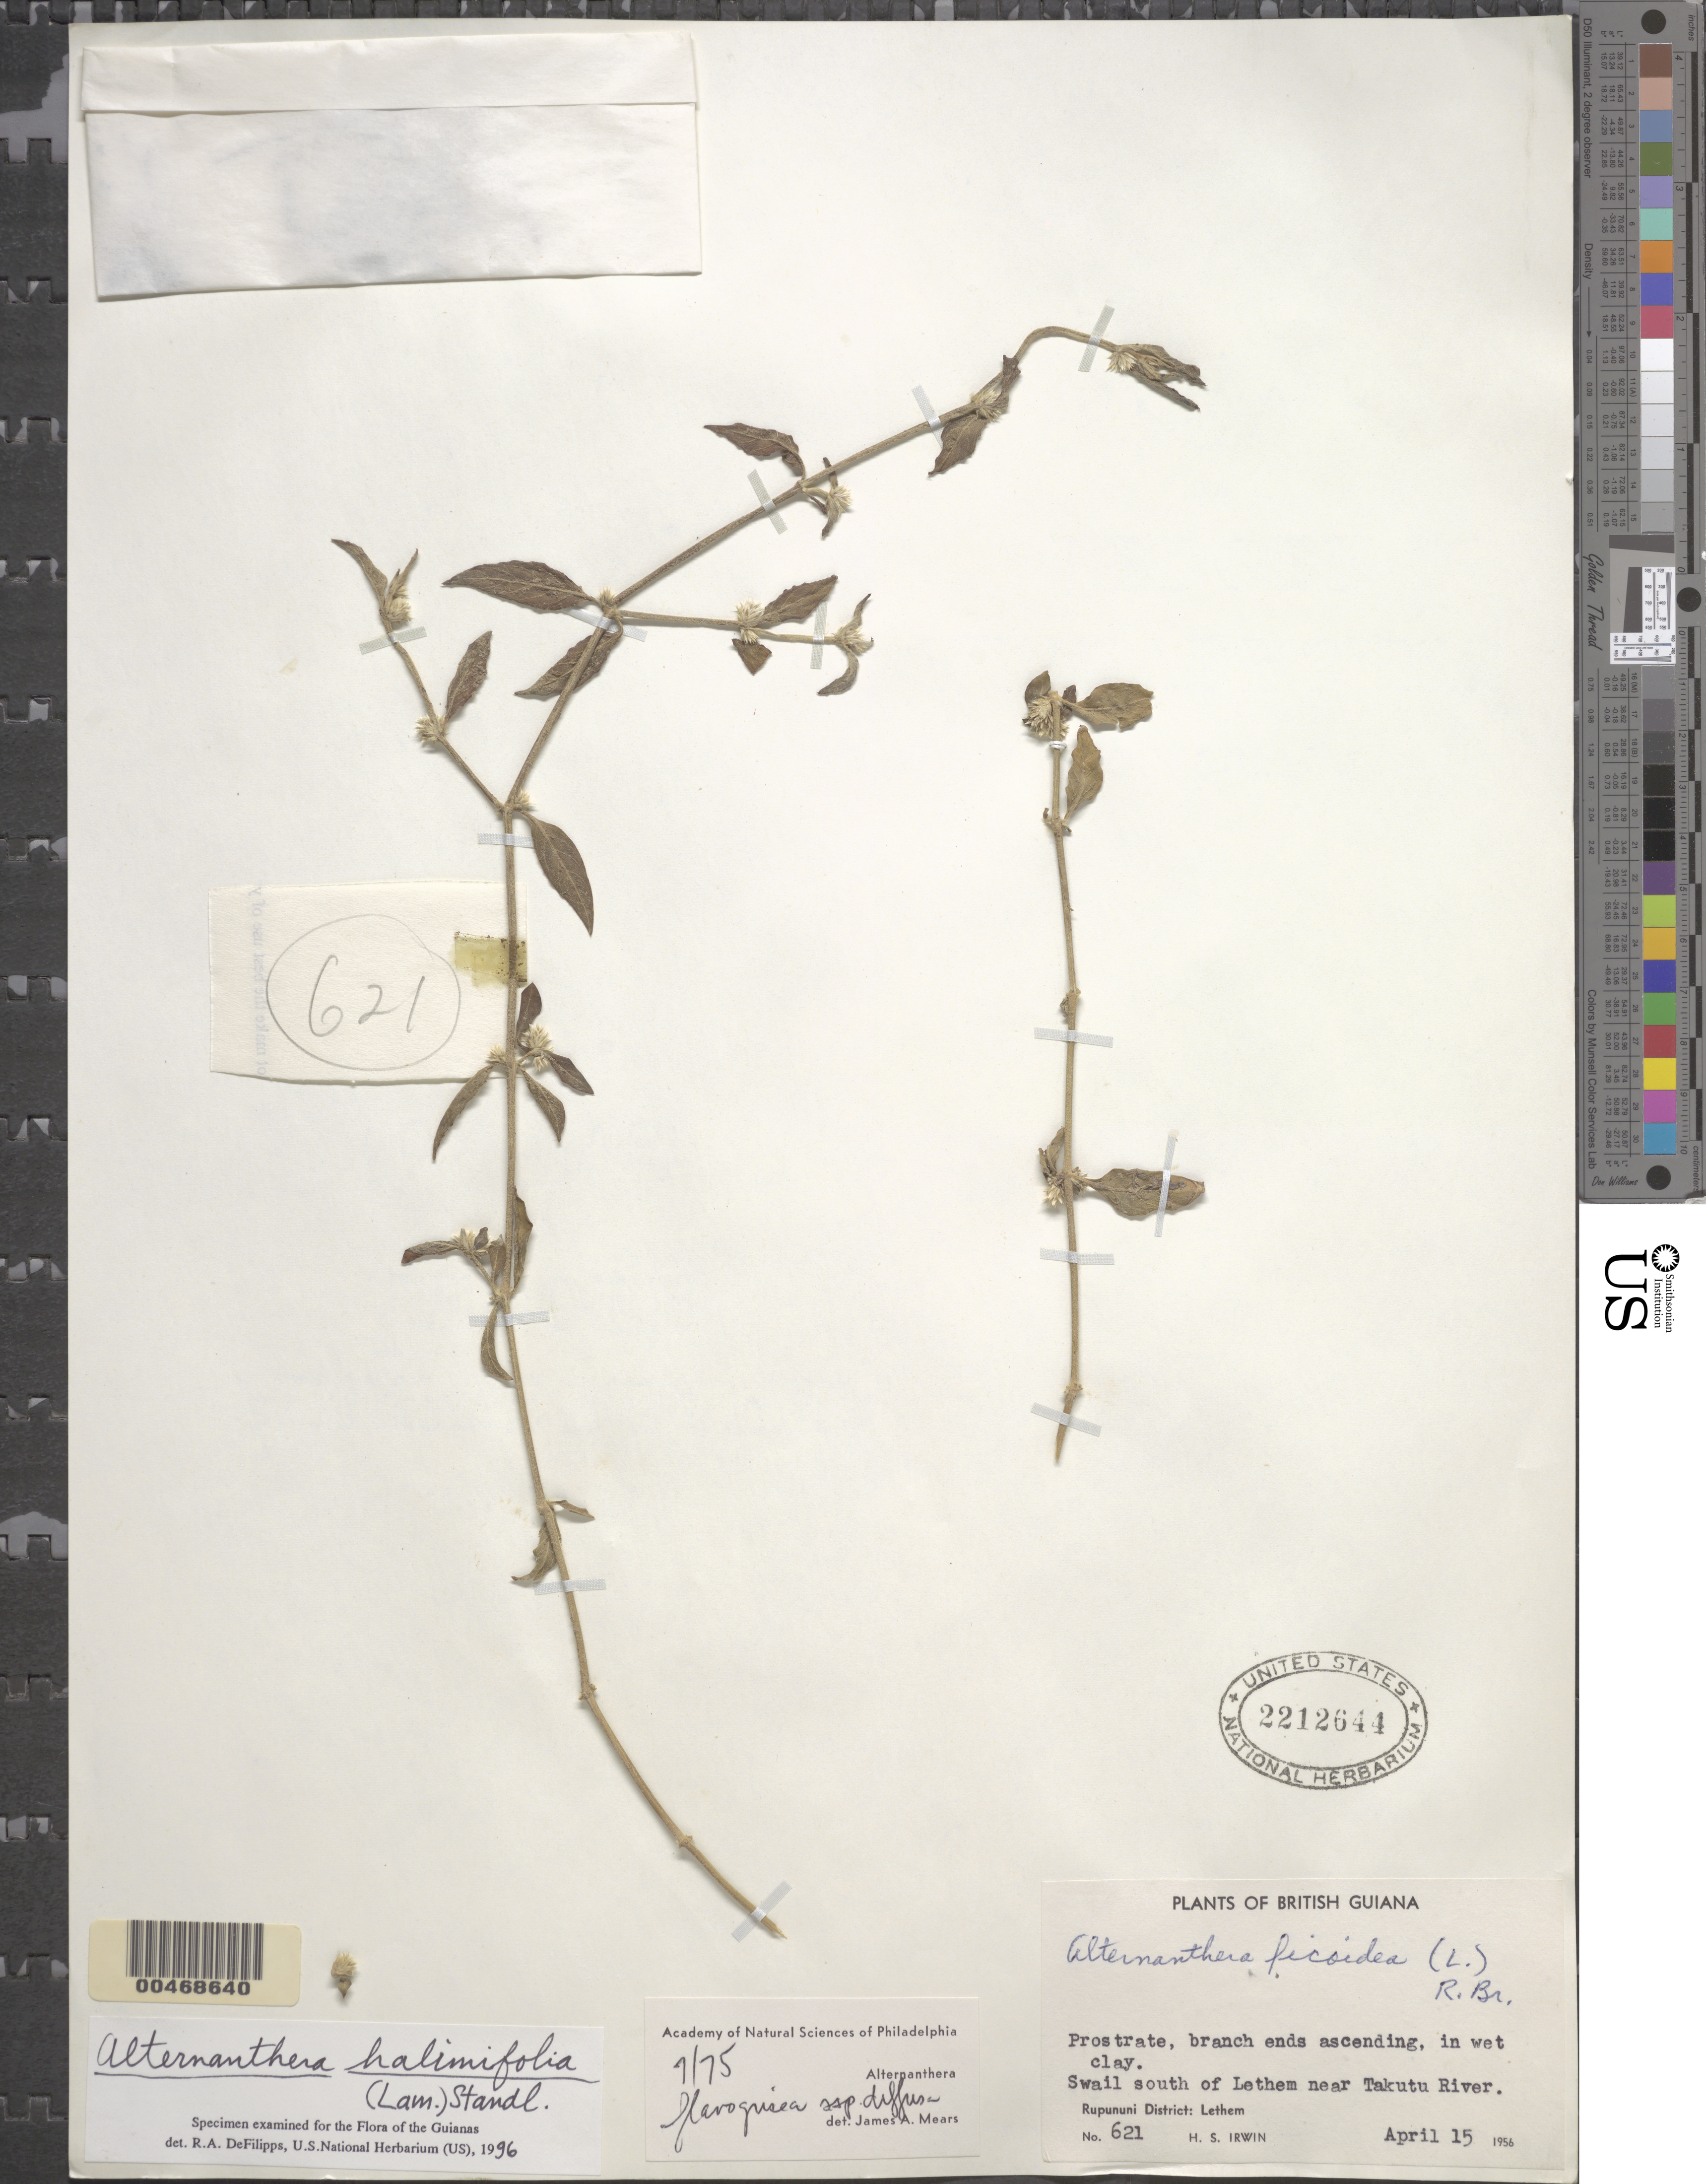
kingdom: Plantae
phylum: Tracheophyta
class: Magnoliopsida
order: Caryophyllales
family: Amaranthaceae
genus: Alternanthera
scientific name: Alternanthera halimifolia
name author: (Lam.) Standl. ex Pittier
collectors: H. Irwin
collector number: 621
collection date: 1956-04-15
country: Guyana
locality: British Guiana. Swail south of Lethem near Takutu River. Rupununi District: Lethem.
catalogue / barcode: US 2212644